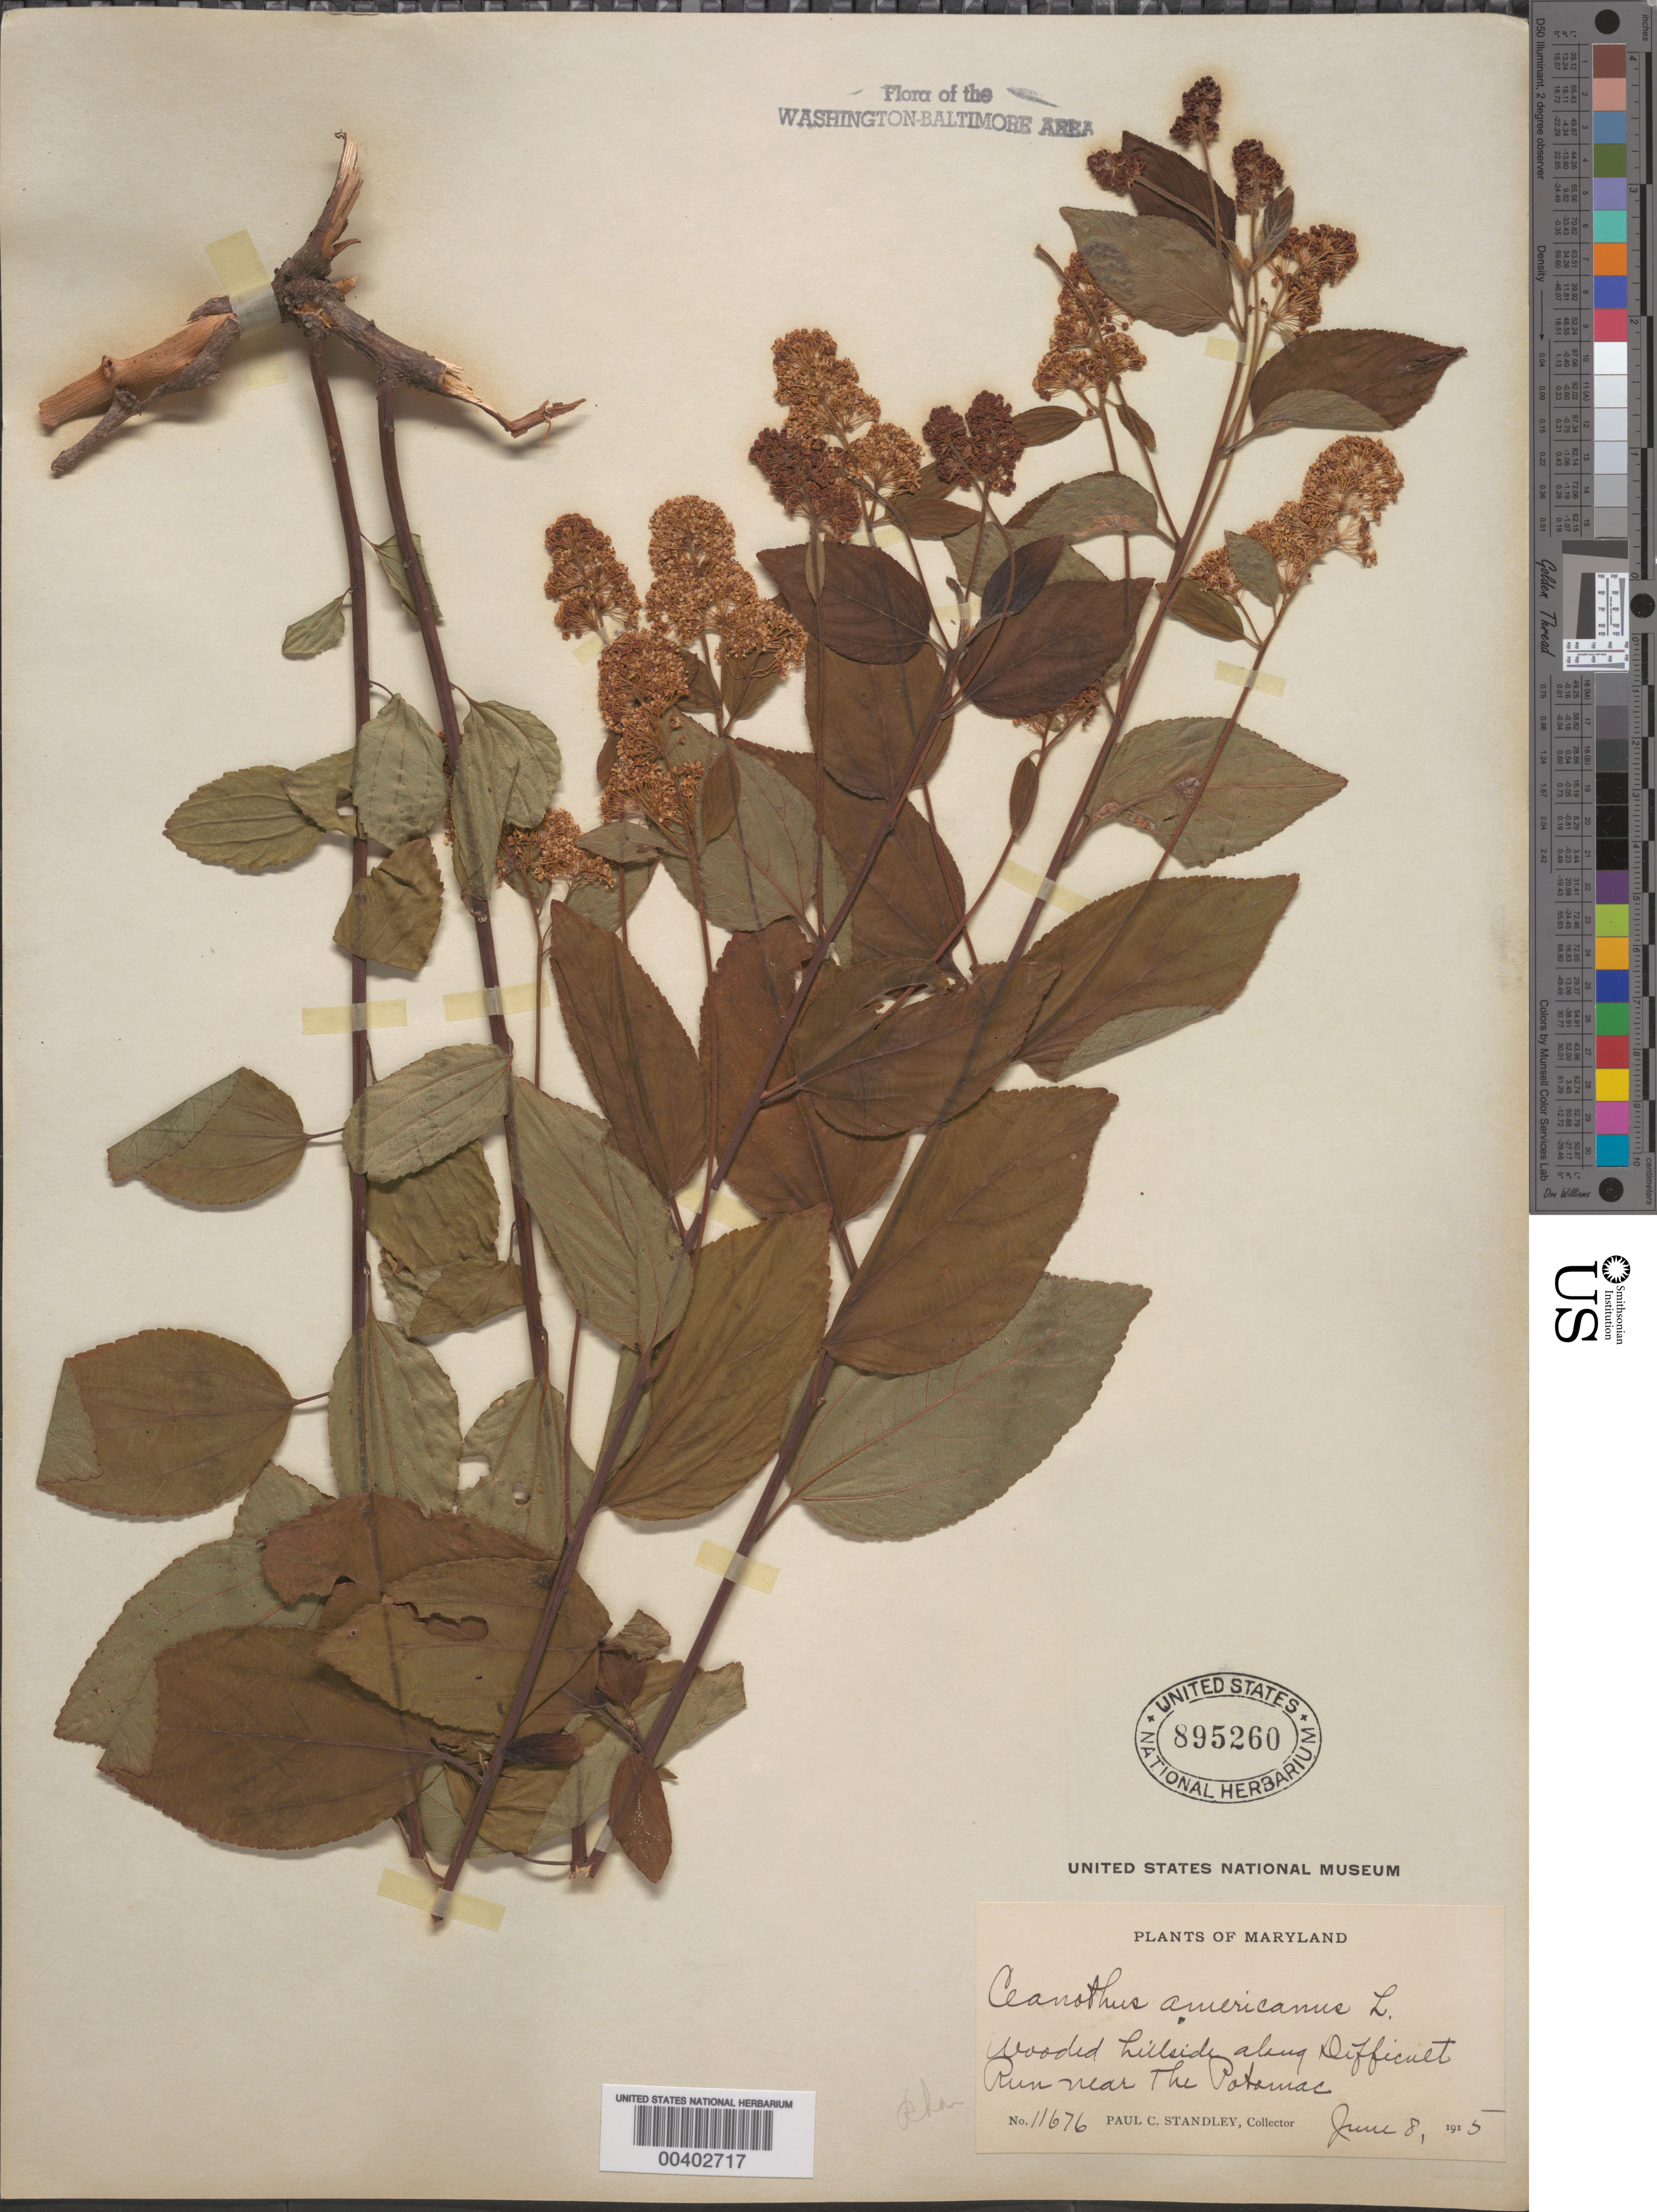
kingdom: Plantae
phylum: Tracheophyta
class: Magnoliopsida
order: Rosales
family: Rhamnaceae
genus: Ceanothus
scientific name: Ceanothus americanus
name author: L.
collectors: P. C. Standley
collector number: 11676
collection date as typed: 08 Jun 1915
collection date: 1915-06-08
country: United States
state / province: Virginia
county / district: Fairfax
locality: Difficult Run, Potomac River vicinity C. and O. Canal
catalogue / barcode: US 895260